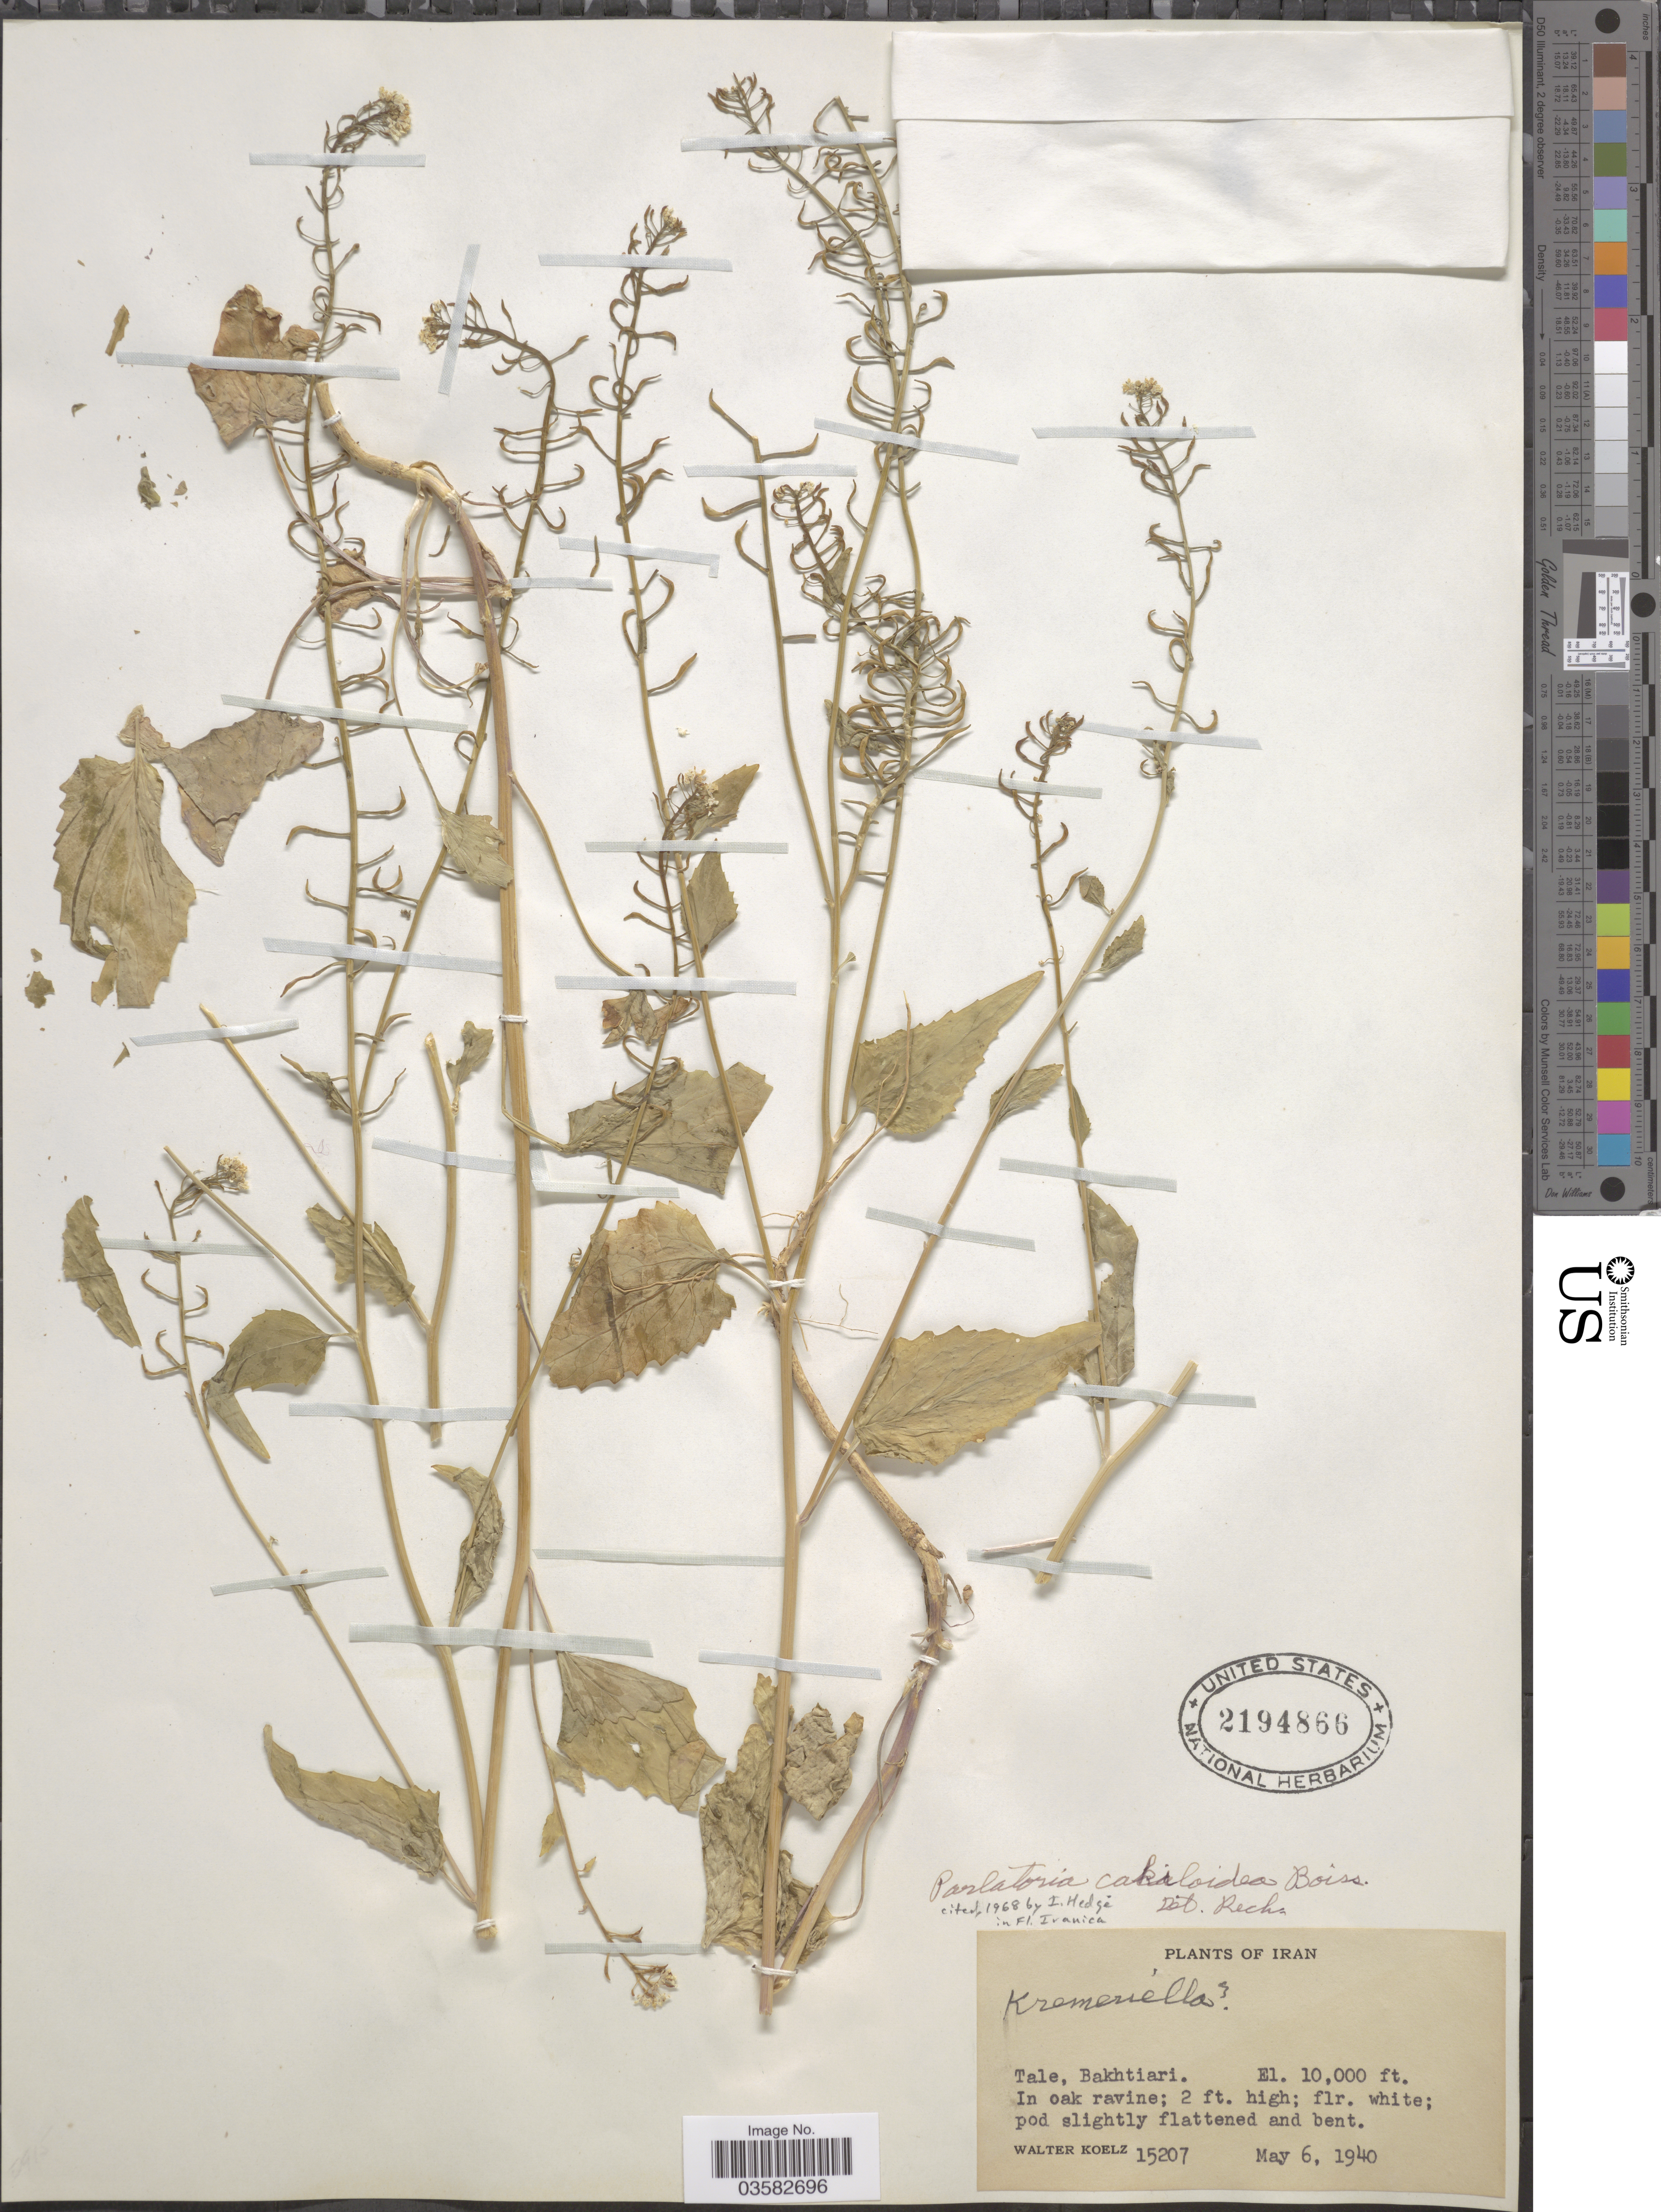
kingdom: Plantae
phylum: Tracheophyta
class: Magnoliopsida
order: Brassicales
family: Brassicaceae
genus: Parlatoria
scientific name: Parlatoria cakiloidea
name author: Boiss.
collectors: W. N. Koelz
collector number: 15207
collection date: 1940-05-06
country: Iran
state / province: Chahar Mahaal and Bakhtiari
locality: Tale, Bakhtiari.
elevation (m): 3048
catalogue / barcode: US 2194866